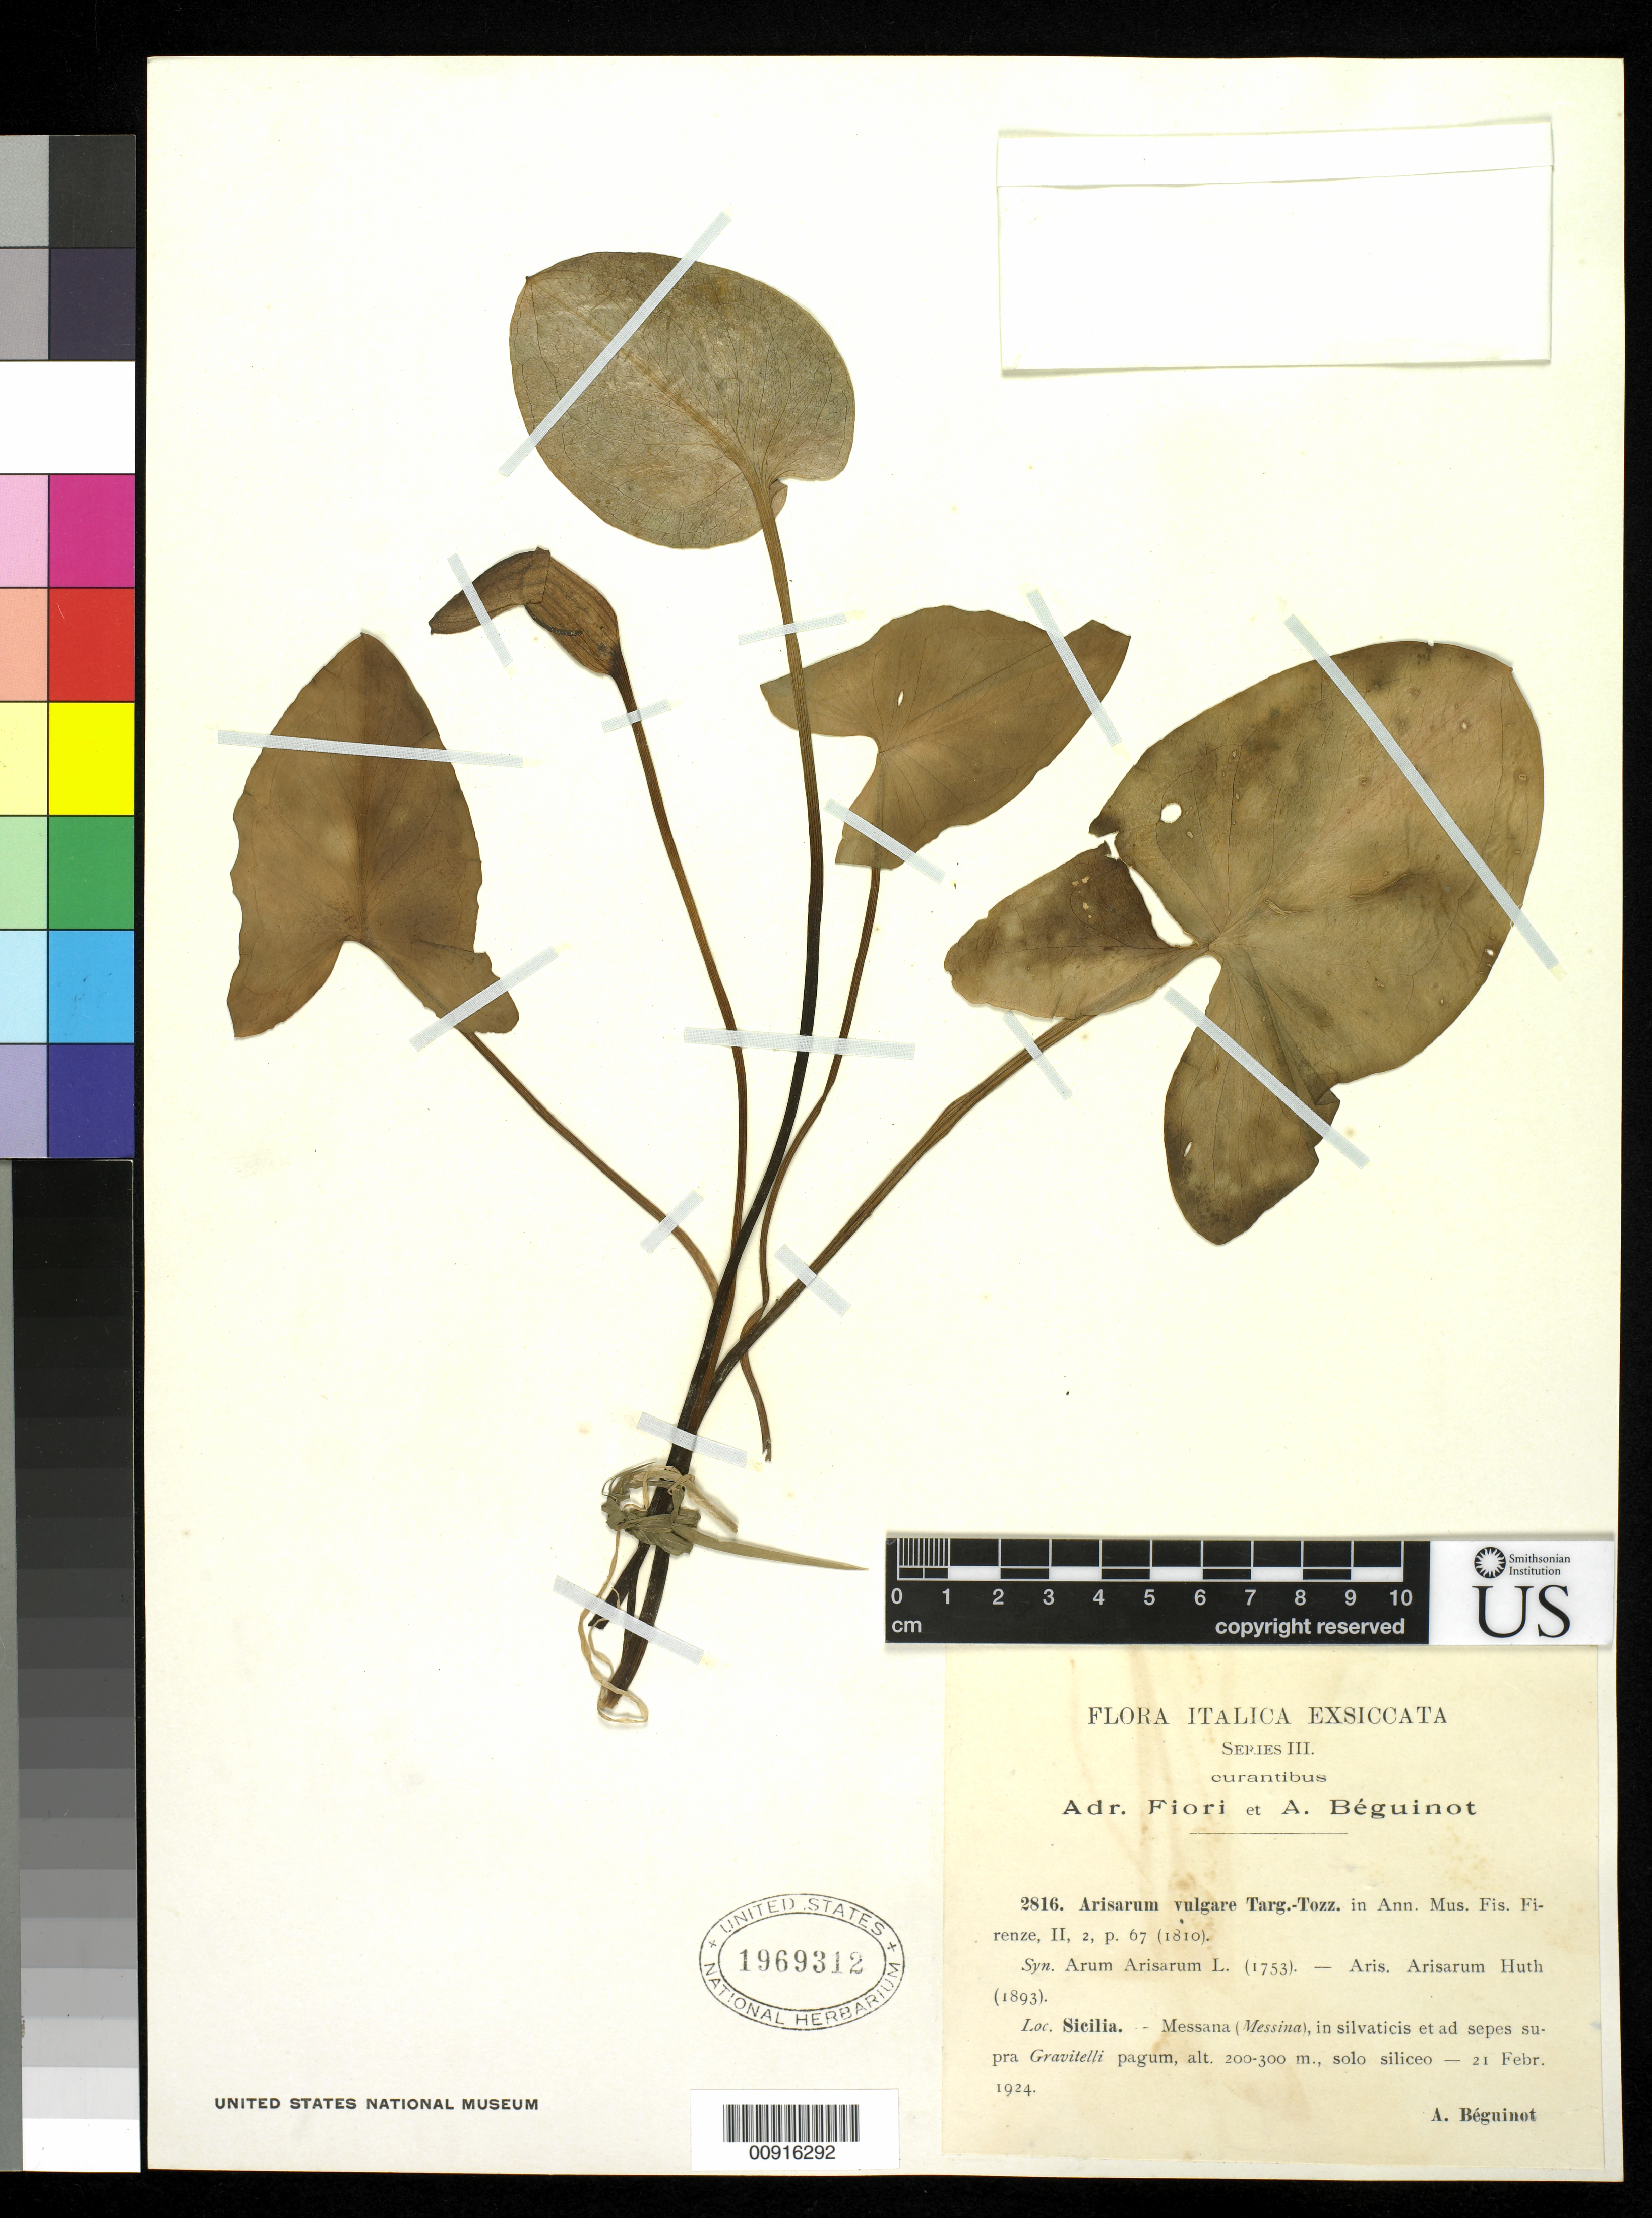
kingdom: Plantae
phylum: Tracheophyta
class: Liliopsida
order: Alismatales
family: Araceae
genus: Arisarum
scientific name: Arisarum vulgare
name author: Targ. Tozz.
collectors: A. Béguinot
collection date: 1924-02-21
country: Italy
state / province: Siciliana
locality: Messina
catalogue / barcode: US 1969312